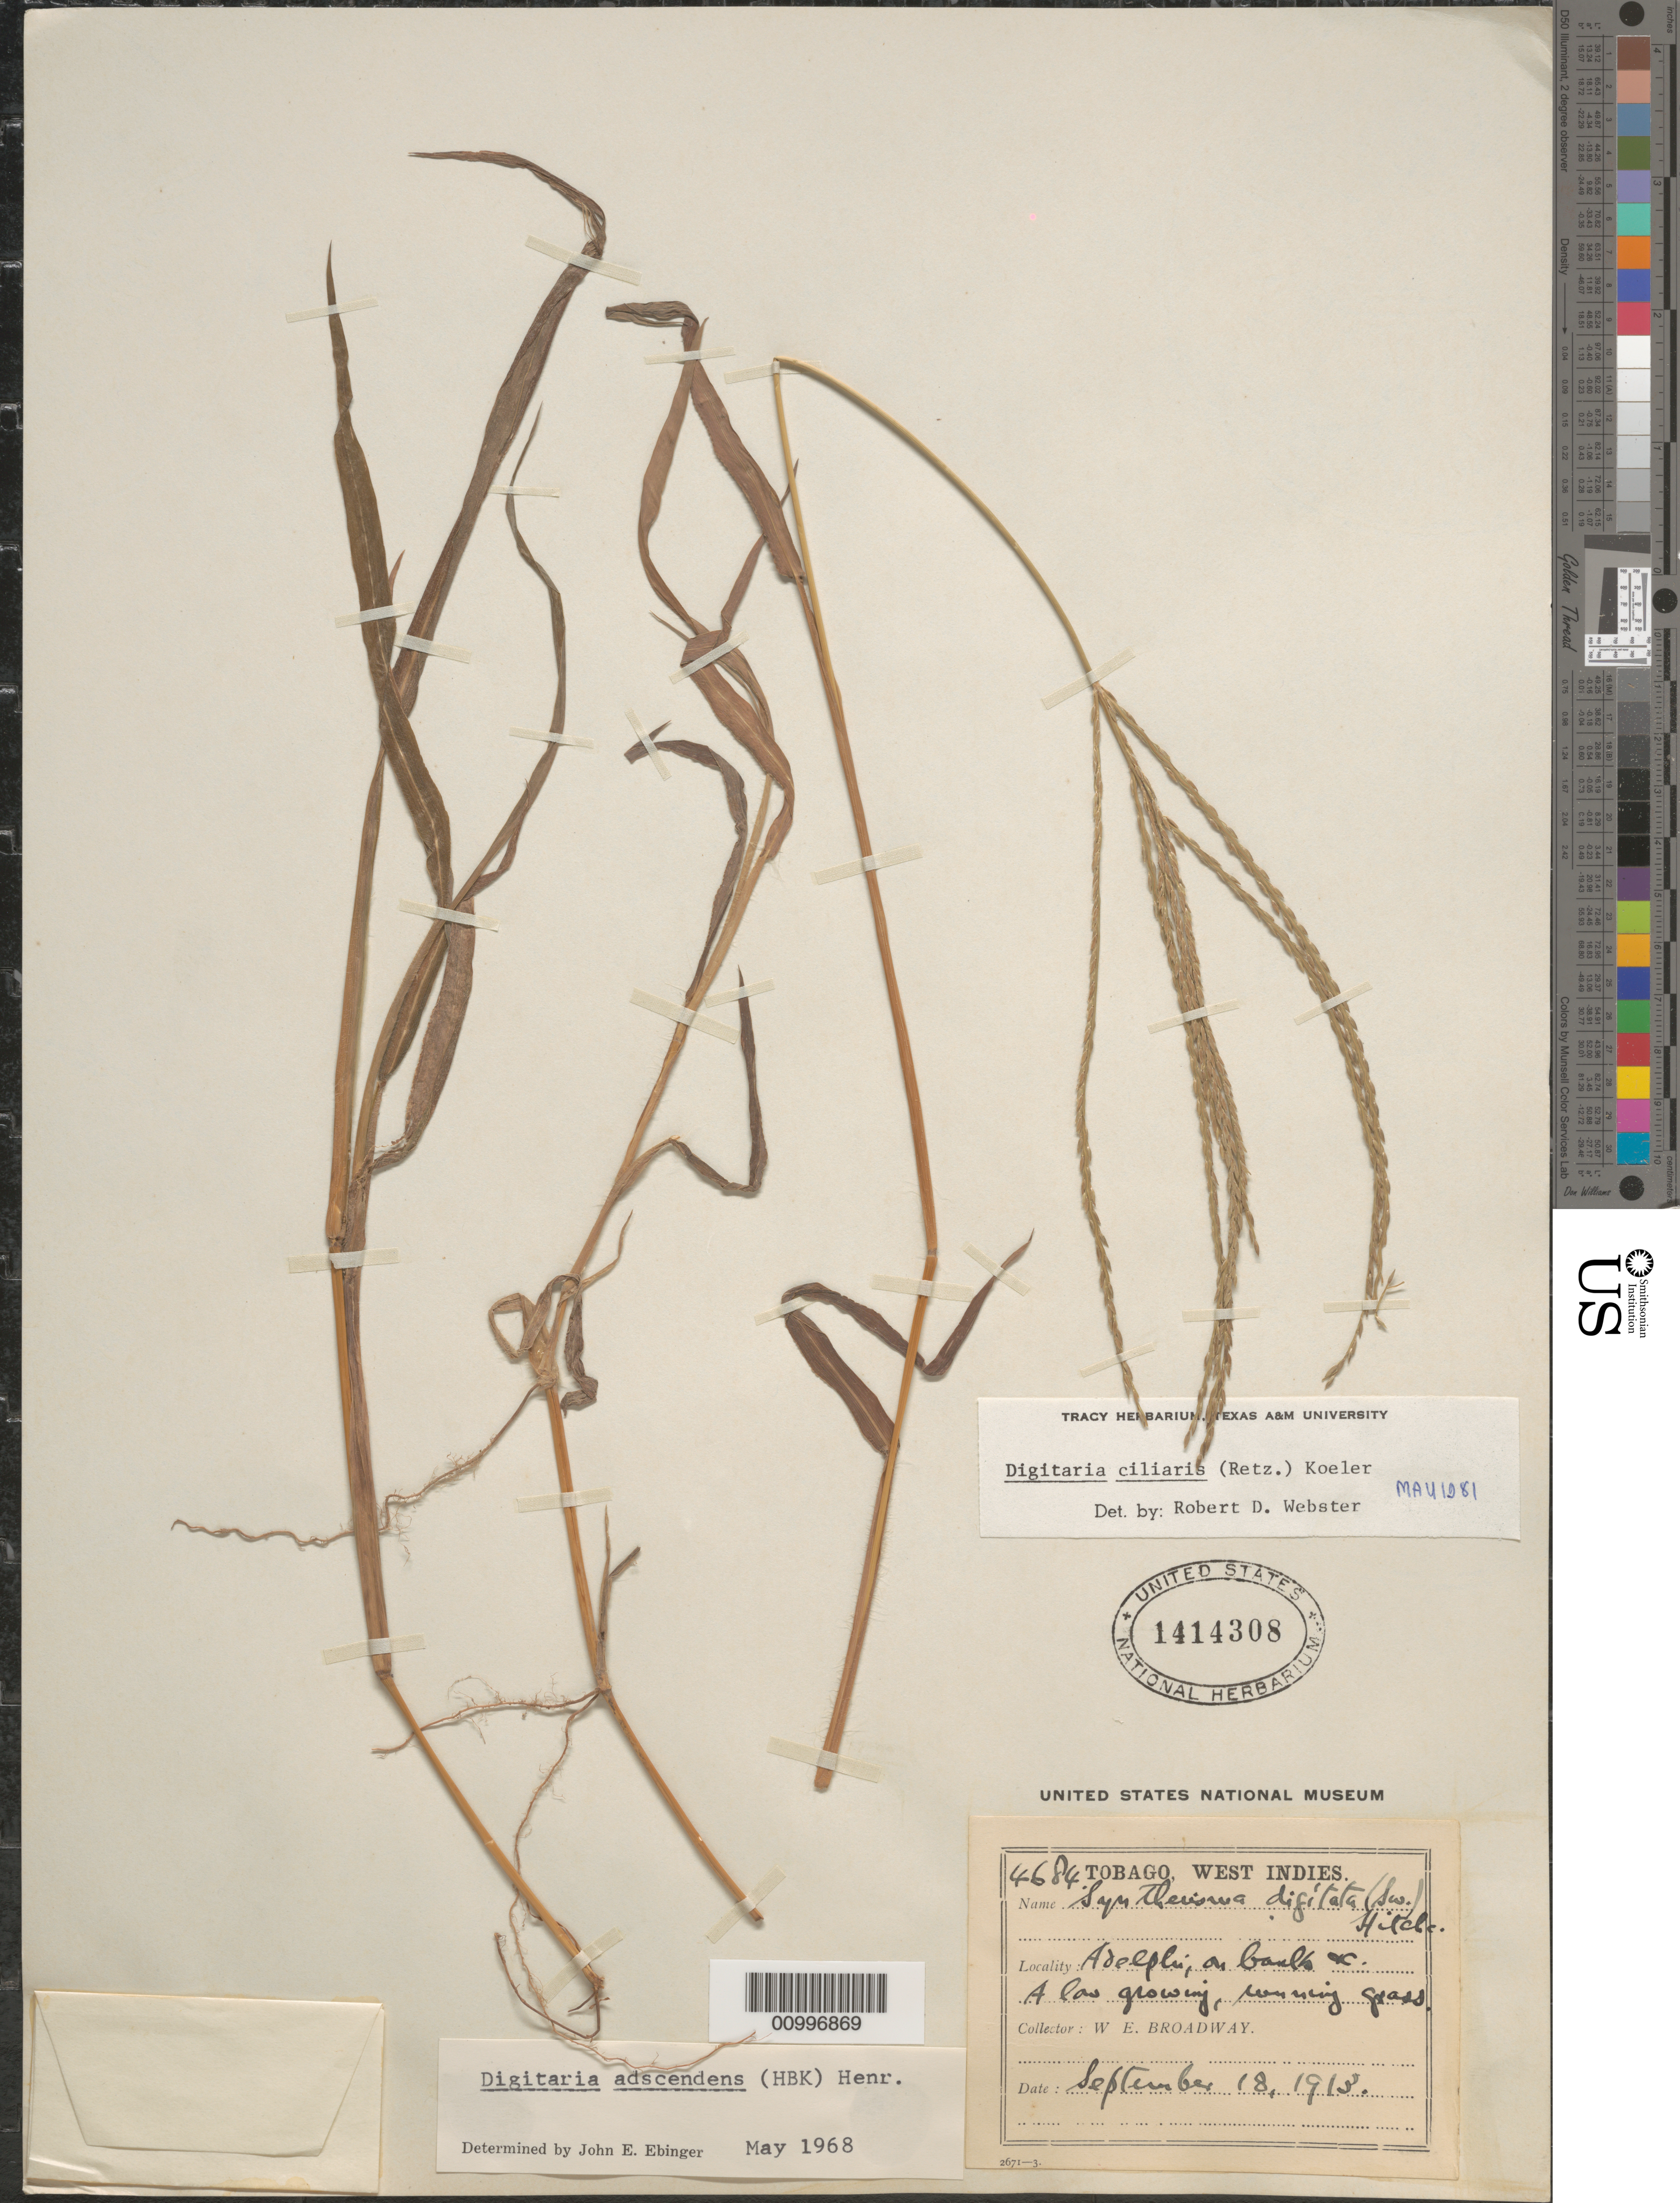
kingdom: Plantae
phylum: Tracheophyta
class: Liliopsida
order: Poales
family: Poaceae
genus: Digitaria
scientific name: Digitaria ciliaris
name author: (Retz.) Koeler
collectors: W. E. Broadway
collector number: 4684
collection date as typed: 18 Sep 1913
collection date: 1913-09-18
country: Trinidad and Tobago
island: Tobago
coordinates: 0 N, 0 E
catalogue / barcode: US 1414308